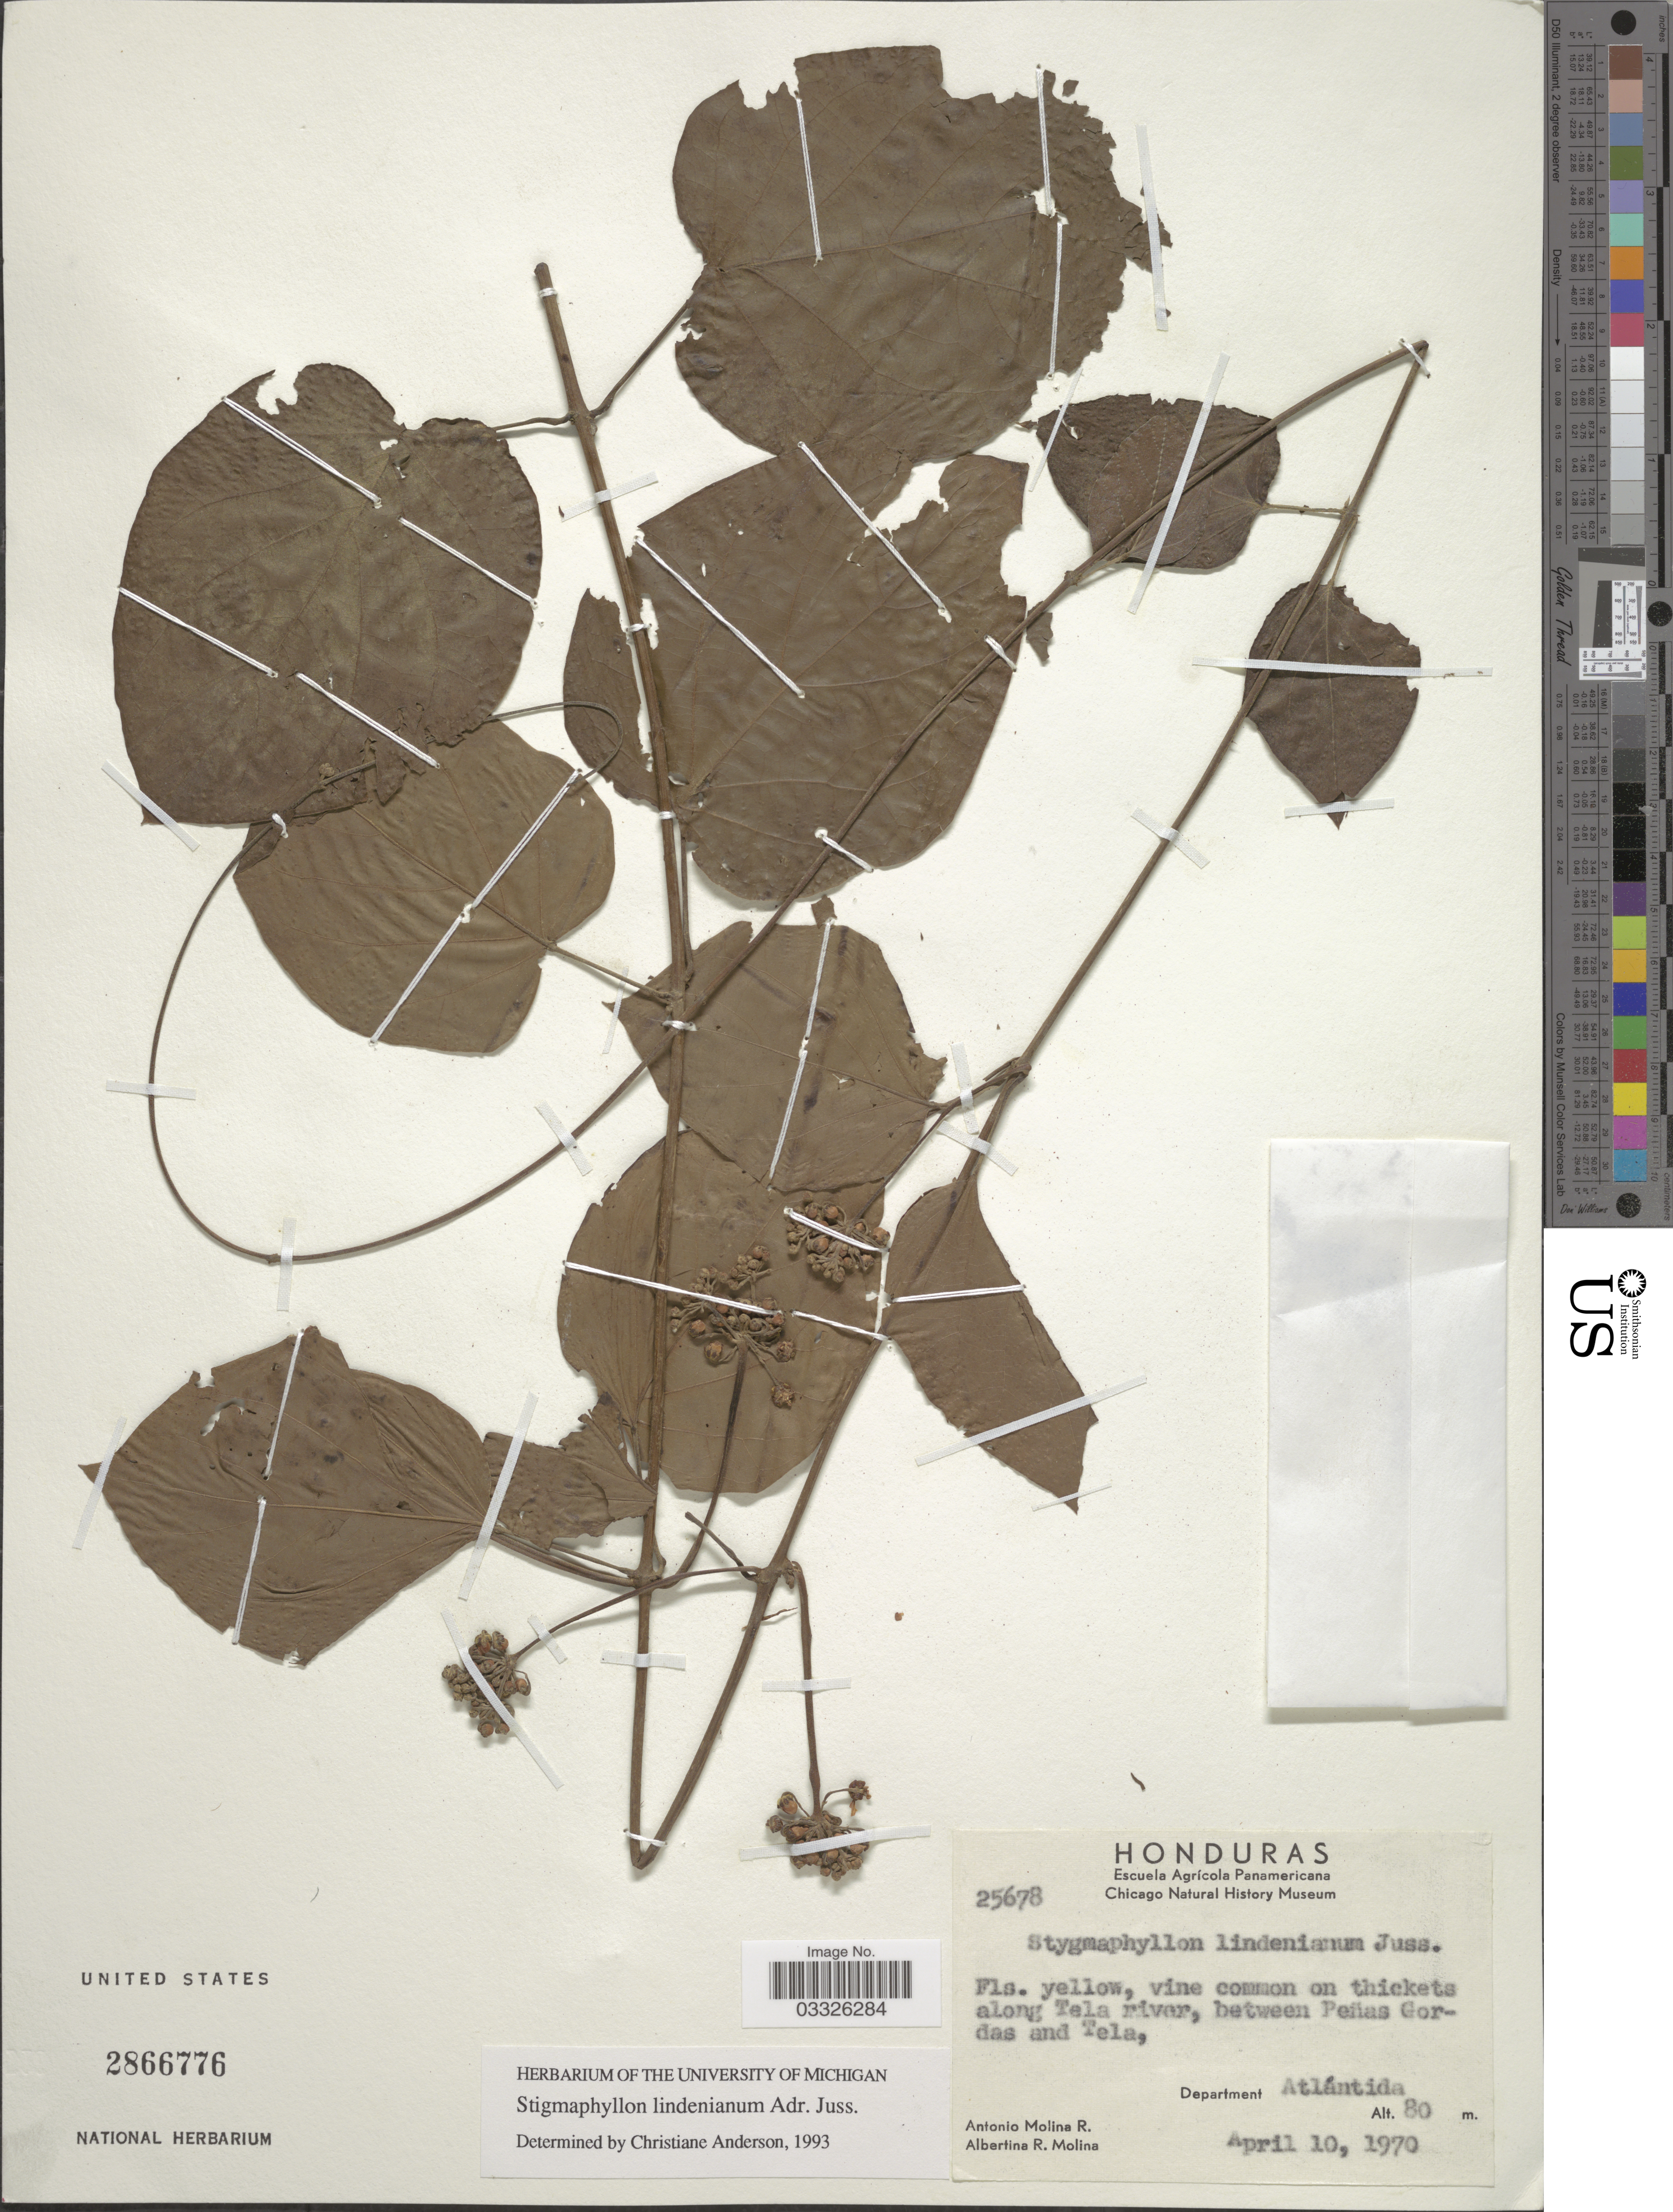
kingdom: Plantae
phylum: Tracheophyta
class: Magnoliopsida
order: Malpighiales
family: Malpighiaceae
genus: Stigmaphyllon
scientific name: Stigmaphyllon lindenianum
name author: A. Juss.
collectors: A. Molina R. & A. R. Molina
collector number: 25678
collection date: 1970-04-10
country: Honduras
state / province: Atlántida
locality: On thickets along Tela river, between Peñas Gordas and Tela, Department Atlántida.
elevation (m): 80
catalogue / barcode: US 2866776